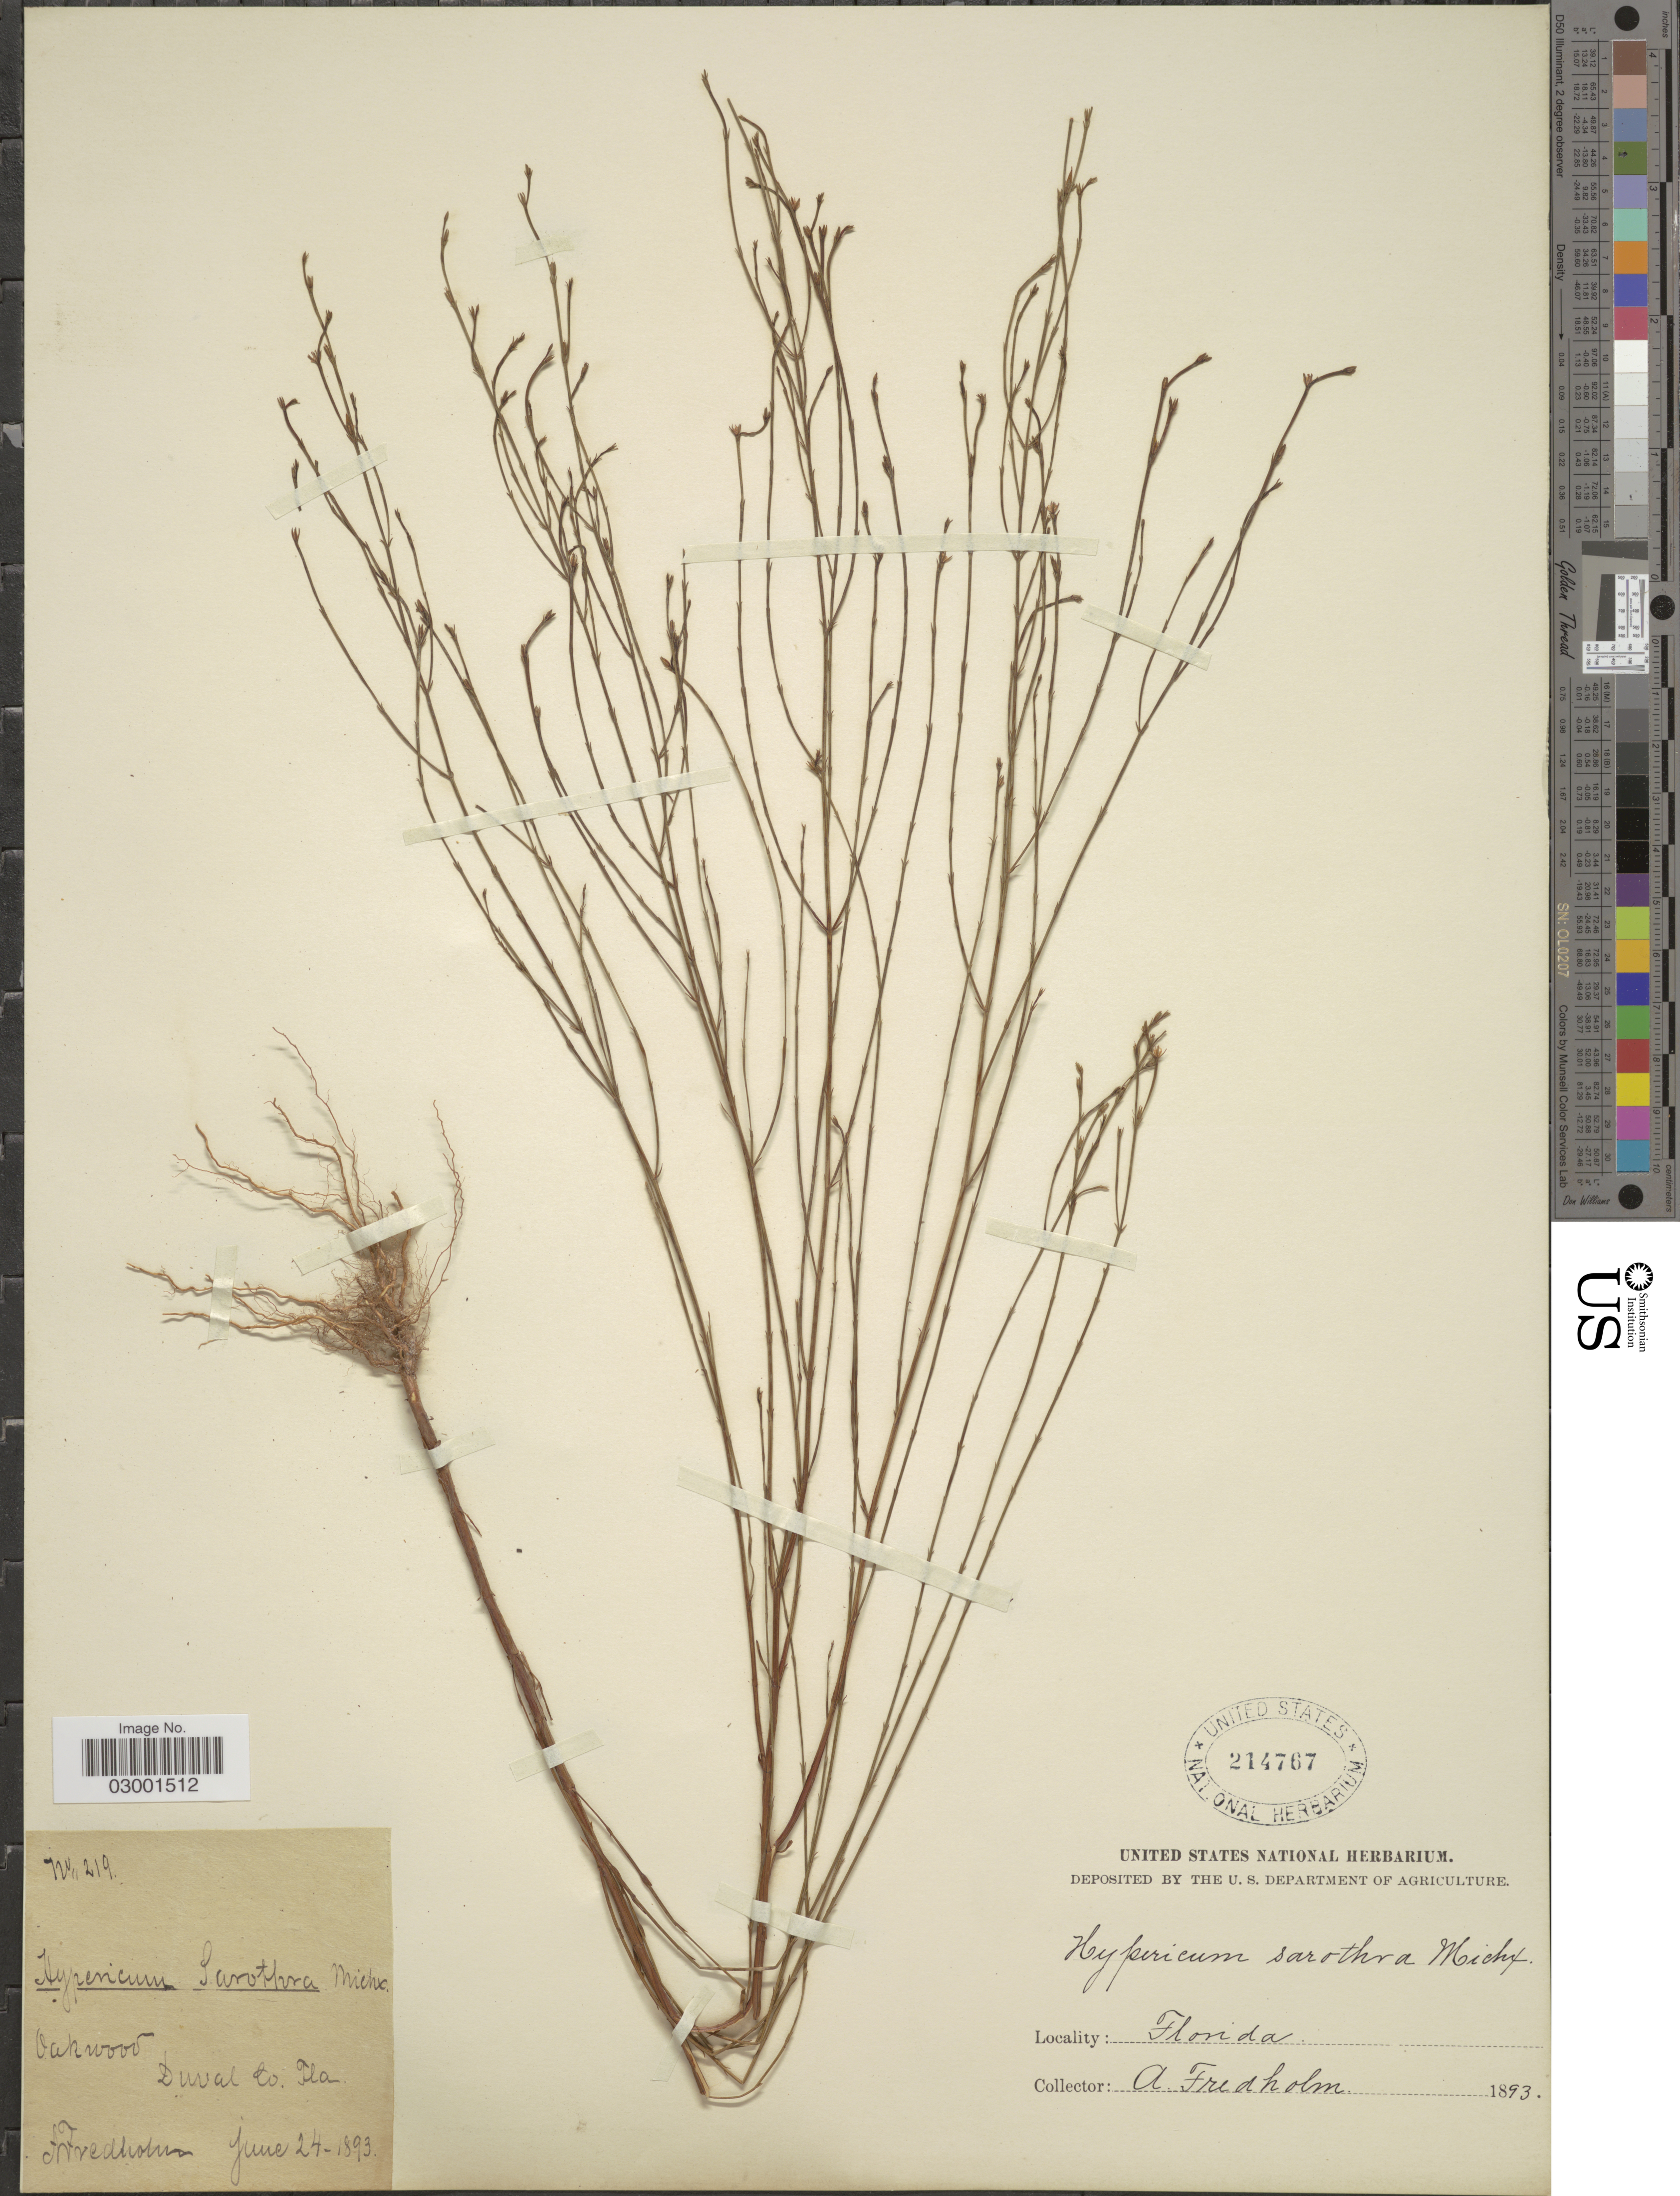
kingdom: Plantae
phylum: Tracheophyta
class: Magnoliopsida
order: Malpighiales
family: Hypericaceae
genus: Hypericum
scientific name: Hypericum gentianoides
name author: (L.) Britton, Stearns & Poggenb.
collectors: A. Fredholm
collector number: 219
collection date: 1893-06-24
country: United States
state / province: Florida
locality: Oakwood, Duval Co.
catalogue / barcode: US 214767